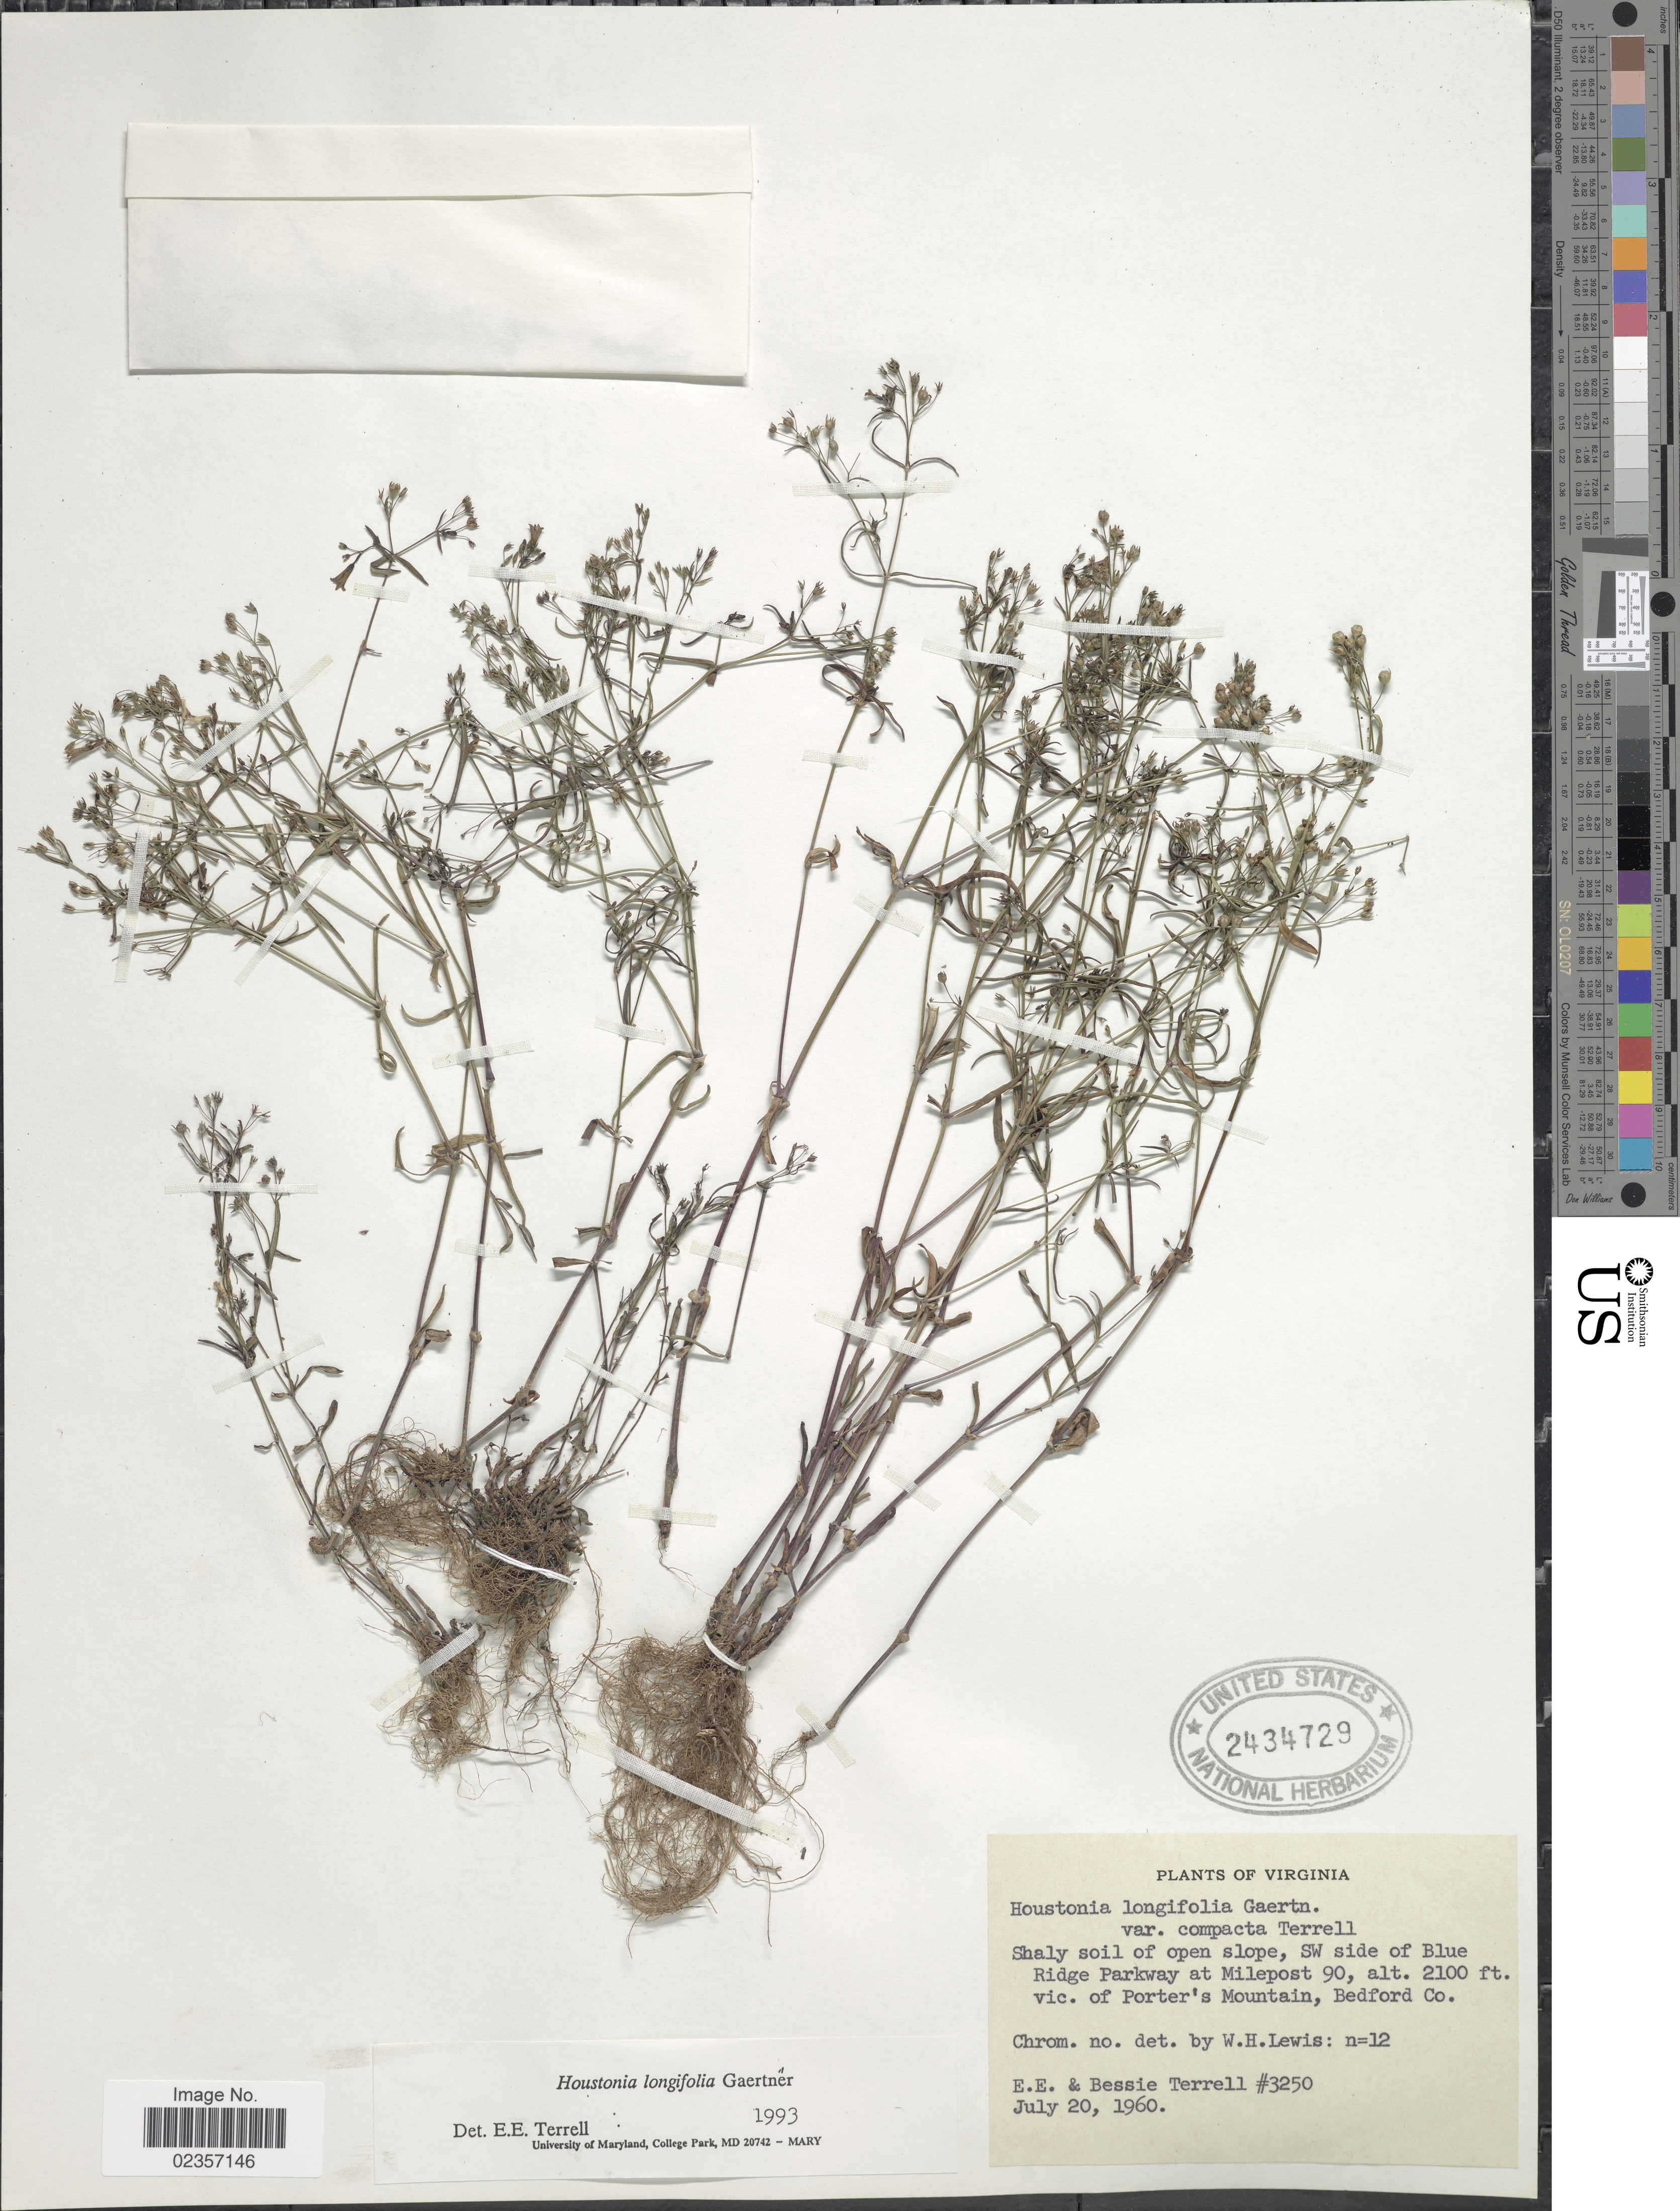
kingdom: Plantae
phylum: Tracheophyta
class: Magnoliopsida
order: Gentianales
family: Rubiaceae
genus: Houstonia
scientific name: Houstonia longifolia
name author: Gaertn.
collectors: E. E. Terrell & B. Terrell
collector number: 3250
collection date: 1960-07-20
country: United States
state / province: Virginia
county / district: Bedford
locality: Shaly soil of open slope, SW side of Blue Ridge Parkway at Milepost 90, vic. of Porter's Mountain.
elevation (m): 640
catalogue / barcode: US 2434729